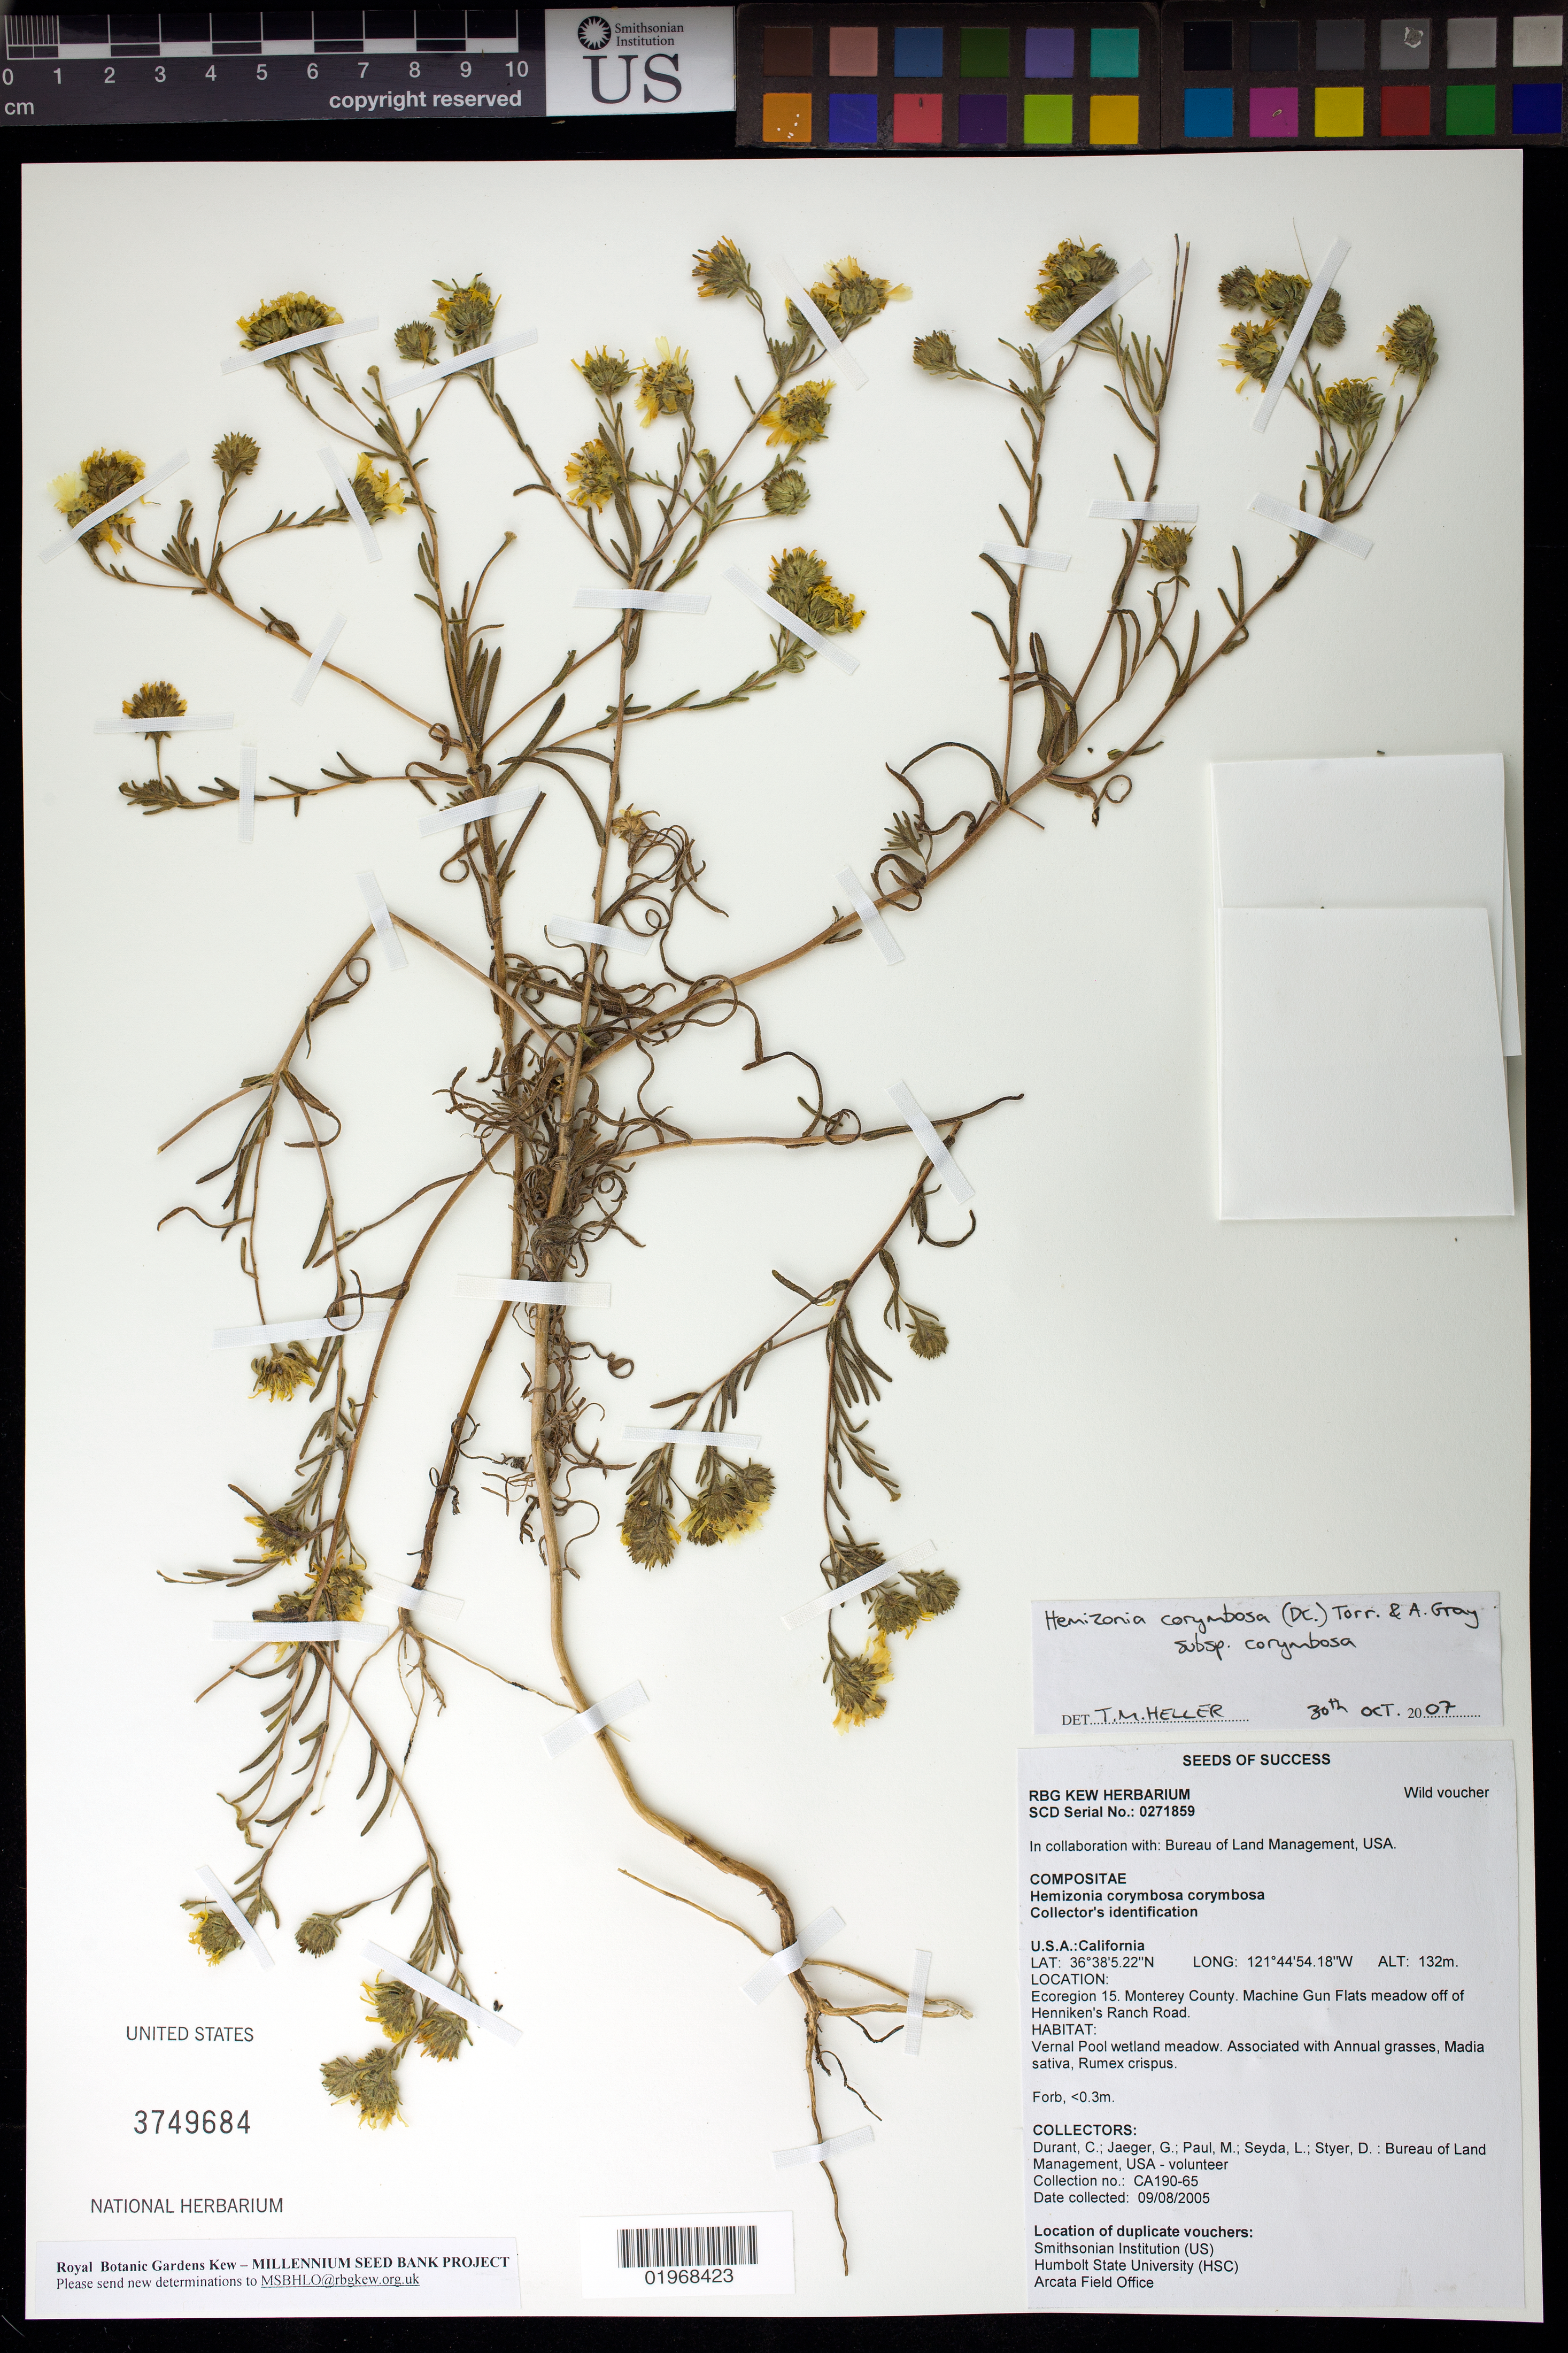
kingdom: Plantae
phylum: Tracheophyta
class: Magnoliopsida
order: Asterales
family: Asteraceae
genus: Hemizonia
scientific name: Hemizonia corymbosa subsp. corymbosa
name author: (DC.) Torr. & A. Gray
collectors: C. Durant, G. Jaeger, M. Paul & L. Seyda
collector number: CA190-065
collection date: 2005-09-08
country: United States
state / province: California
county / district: Monterey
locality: Machine Gun Flats meadow off of Henniken's Ranch Road.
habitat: Vernal pool wetland meadow. With annual grasses, Madia sativa, Rumex crispus.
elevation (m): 132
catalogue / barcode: US 3749684